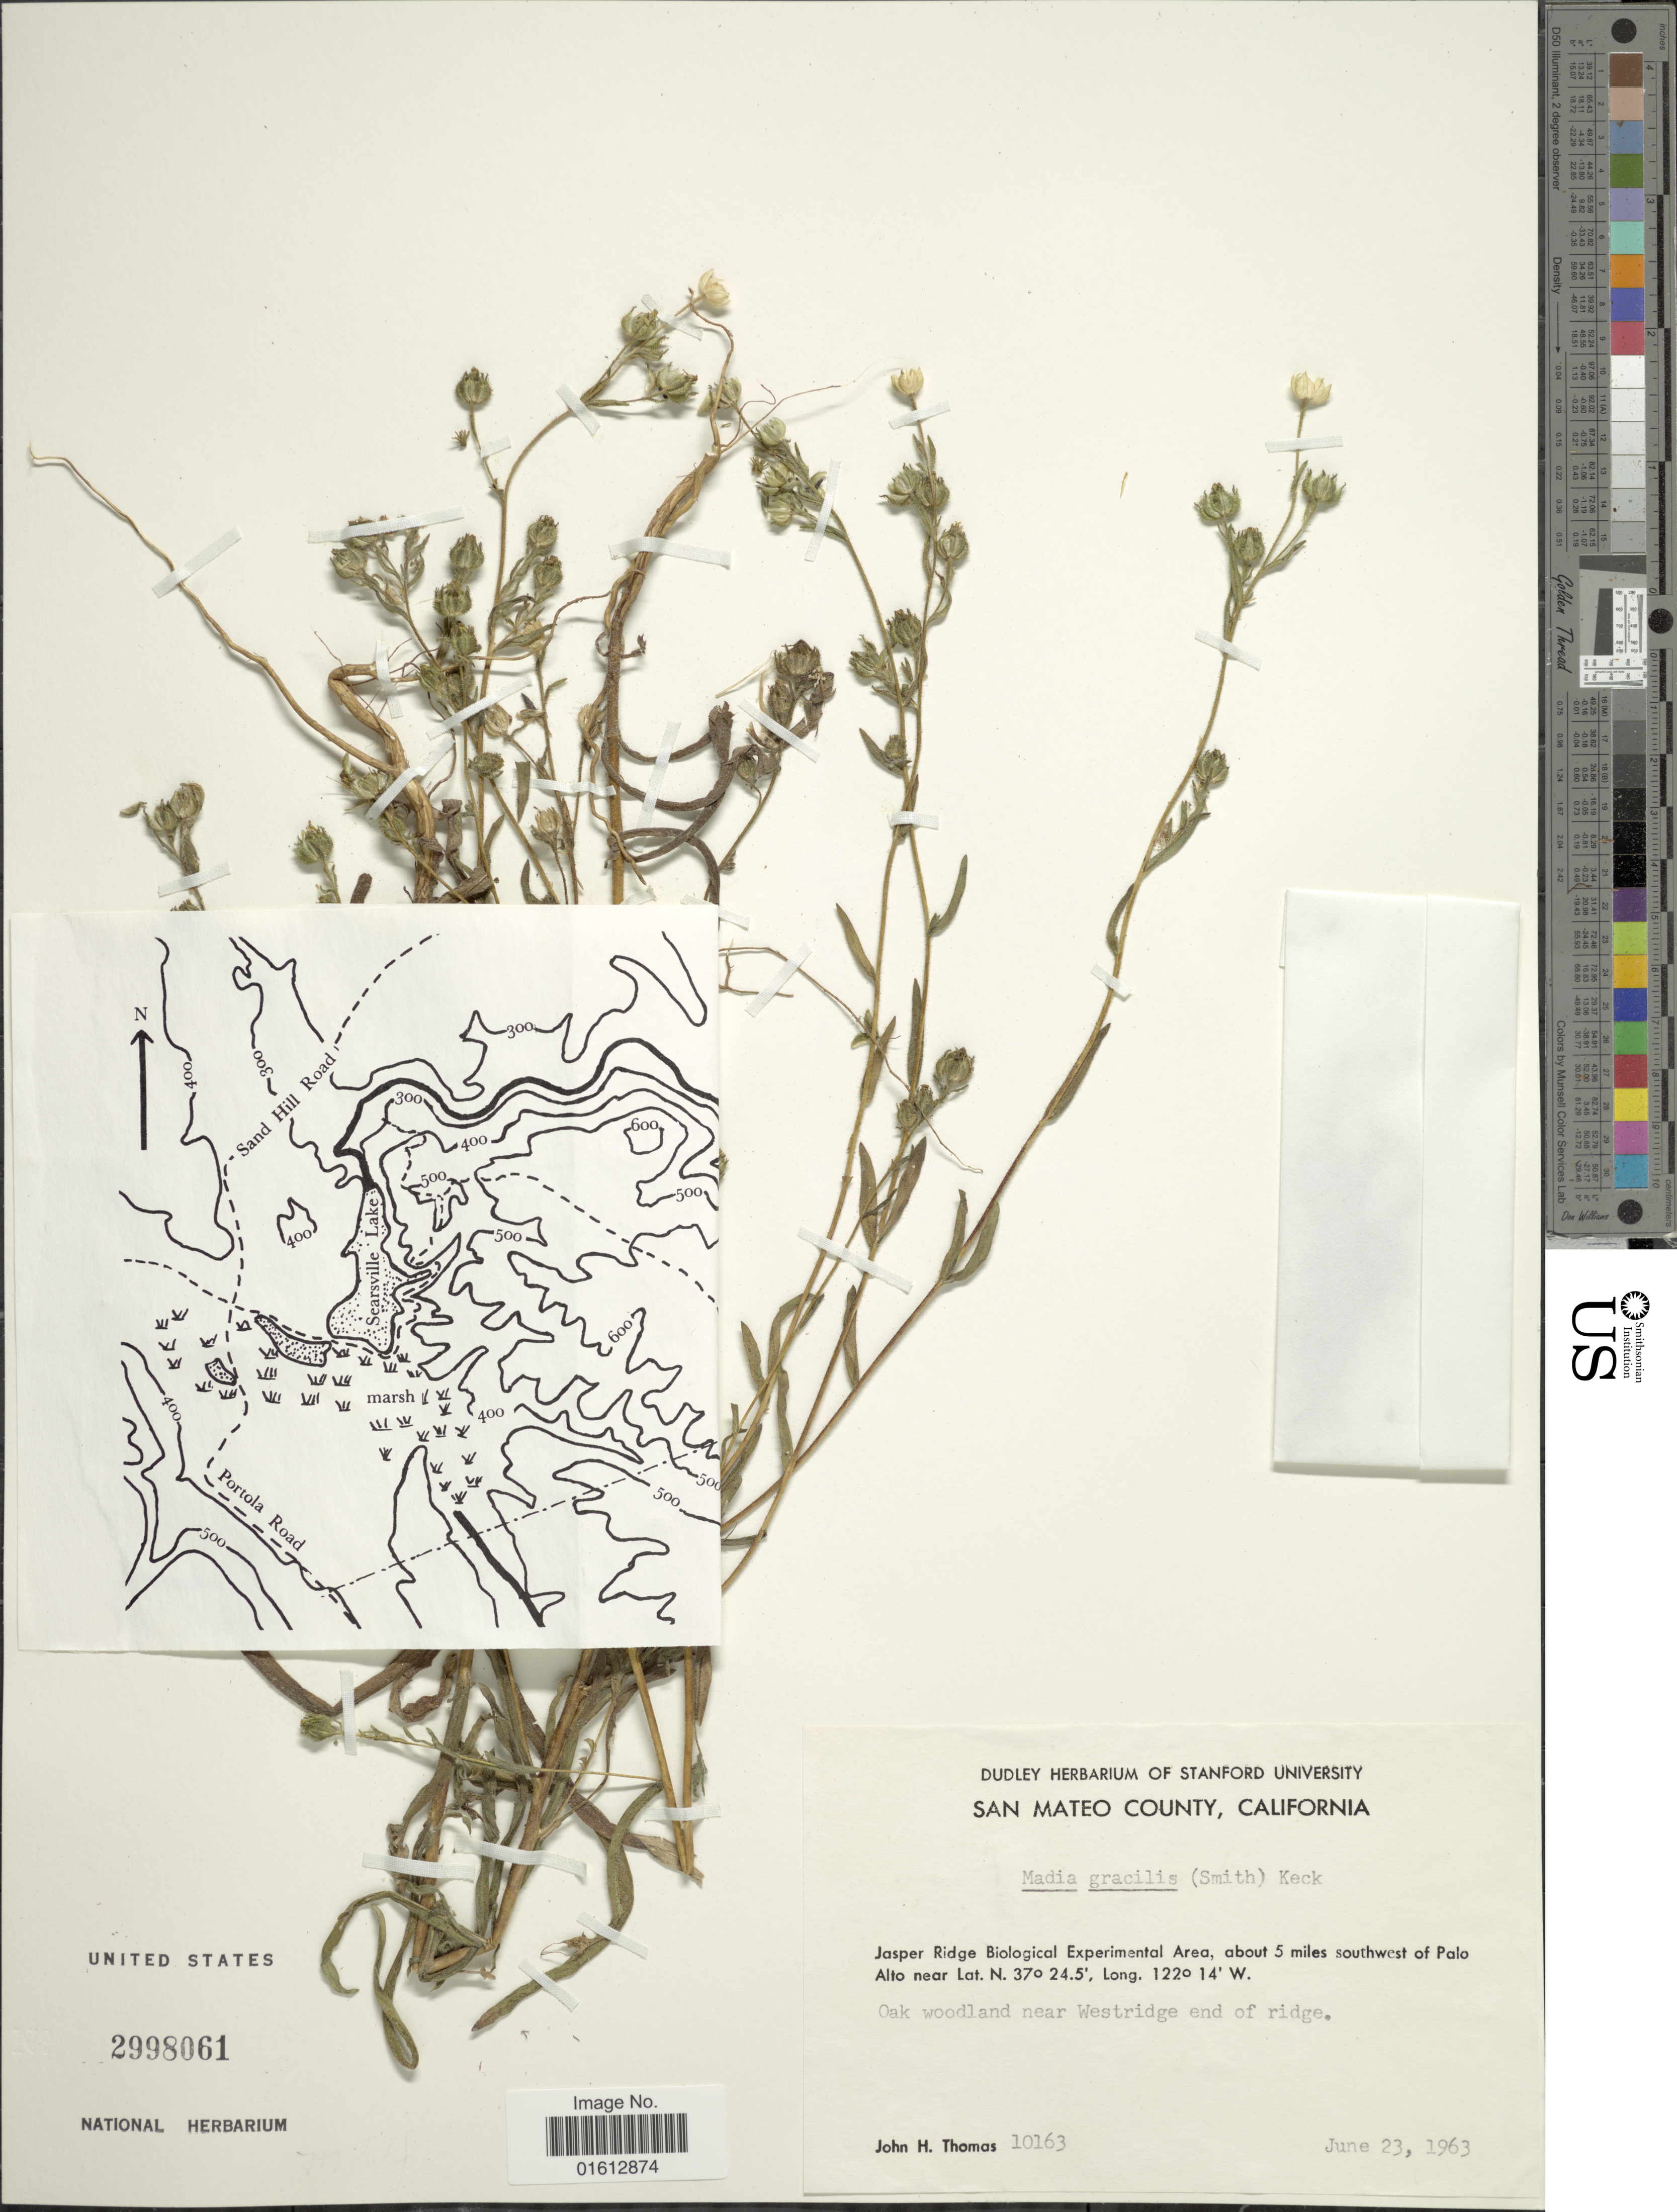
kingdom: Plantae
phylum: Tracheophyta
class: Magnoliopsida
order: Asterales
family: Asteraceae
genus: Madia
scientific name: Madia gracilis subsp. gracilis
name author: (Sm.) D.D. Keck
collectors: J. H. Thomas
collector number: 10163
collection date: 1963-06-23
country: United States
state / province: California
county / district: San Mateo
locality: California, San Mateo County, Jasper Ridge Biological Experimental Area, about 5 miles southwest of Palo. Oak woodland near Westridge end of ridge.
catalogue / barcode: US 2998061